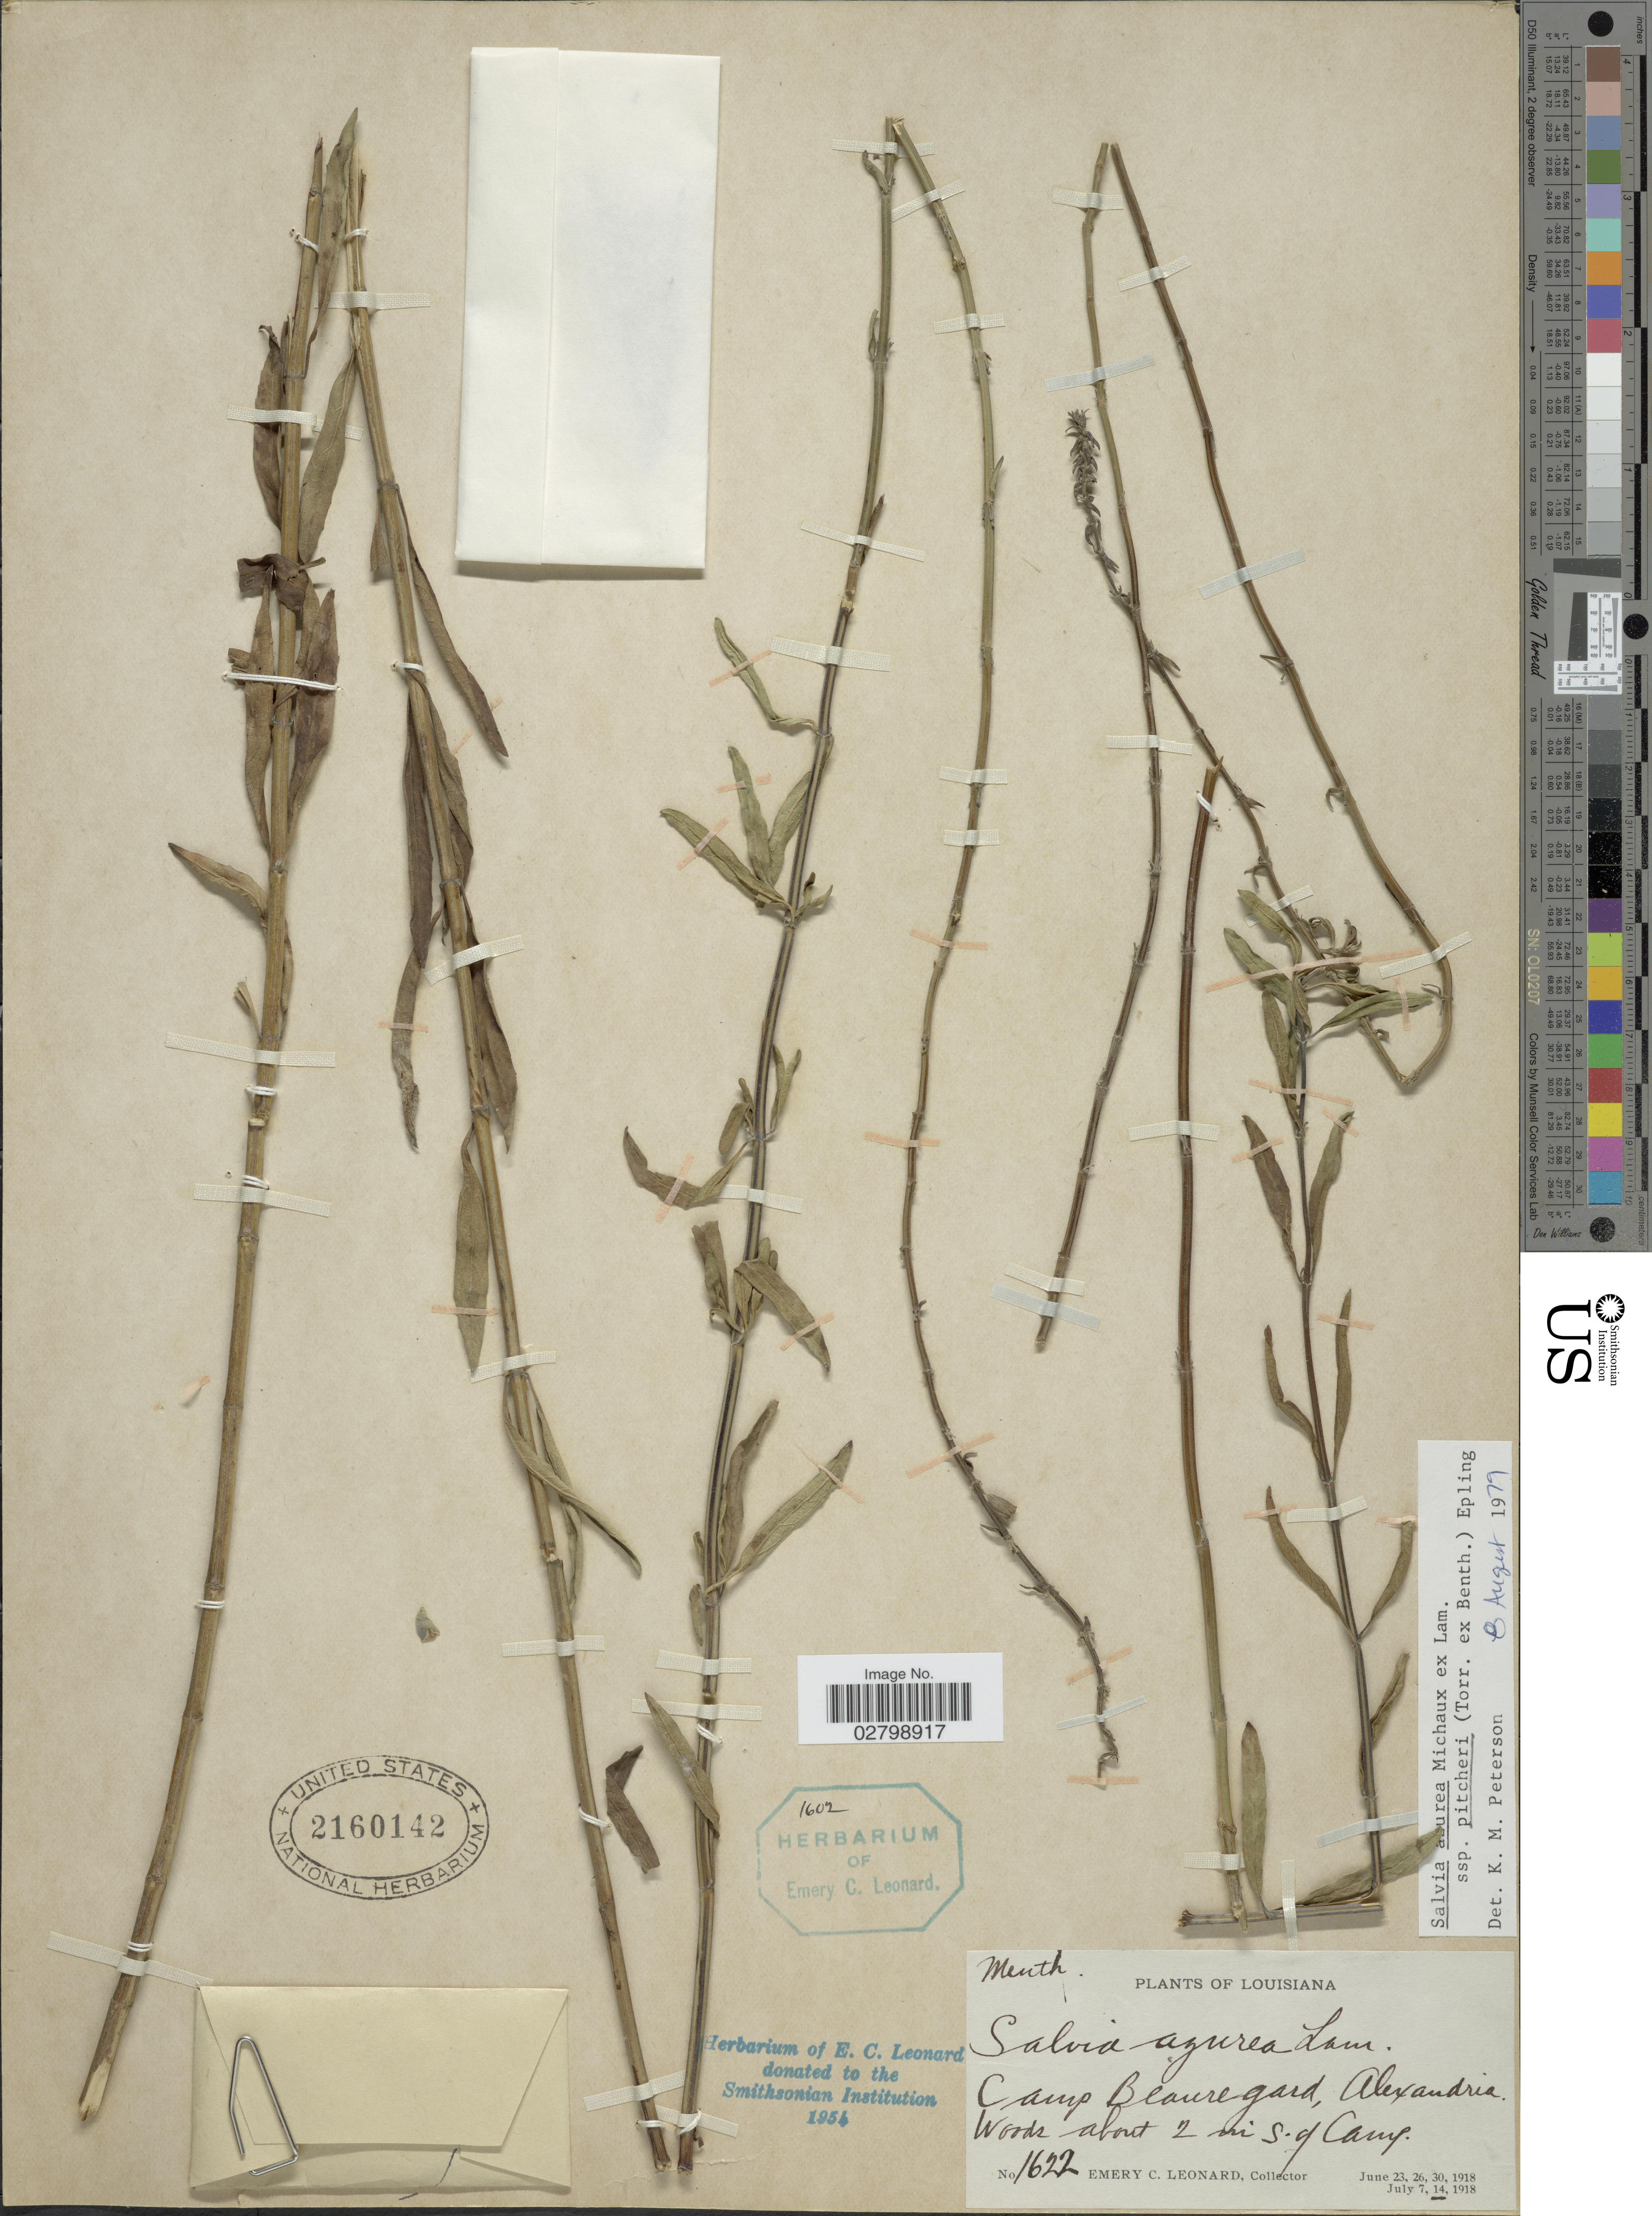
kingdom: Plantae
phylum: Tracheophyta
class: Magnoliopsida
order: Lamiales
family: Lamiaceae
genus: Salvia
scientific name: Salvia azurea subsp. pitcheri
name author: Michx. ex Lam.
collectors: E. C. Leonard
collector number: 1622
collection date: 1918-07-14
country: United States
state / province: Louisiana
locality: Camp Beauregard, Alexandria. Woods about 2 mi S. of Camp.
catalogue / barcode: US 2160142